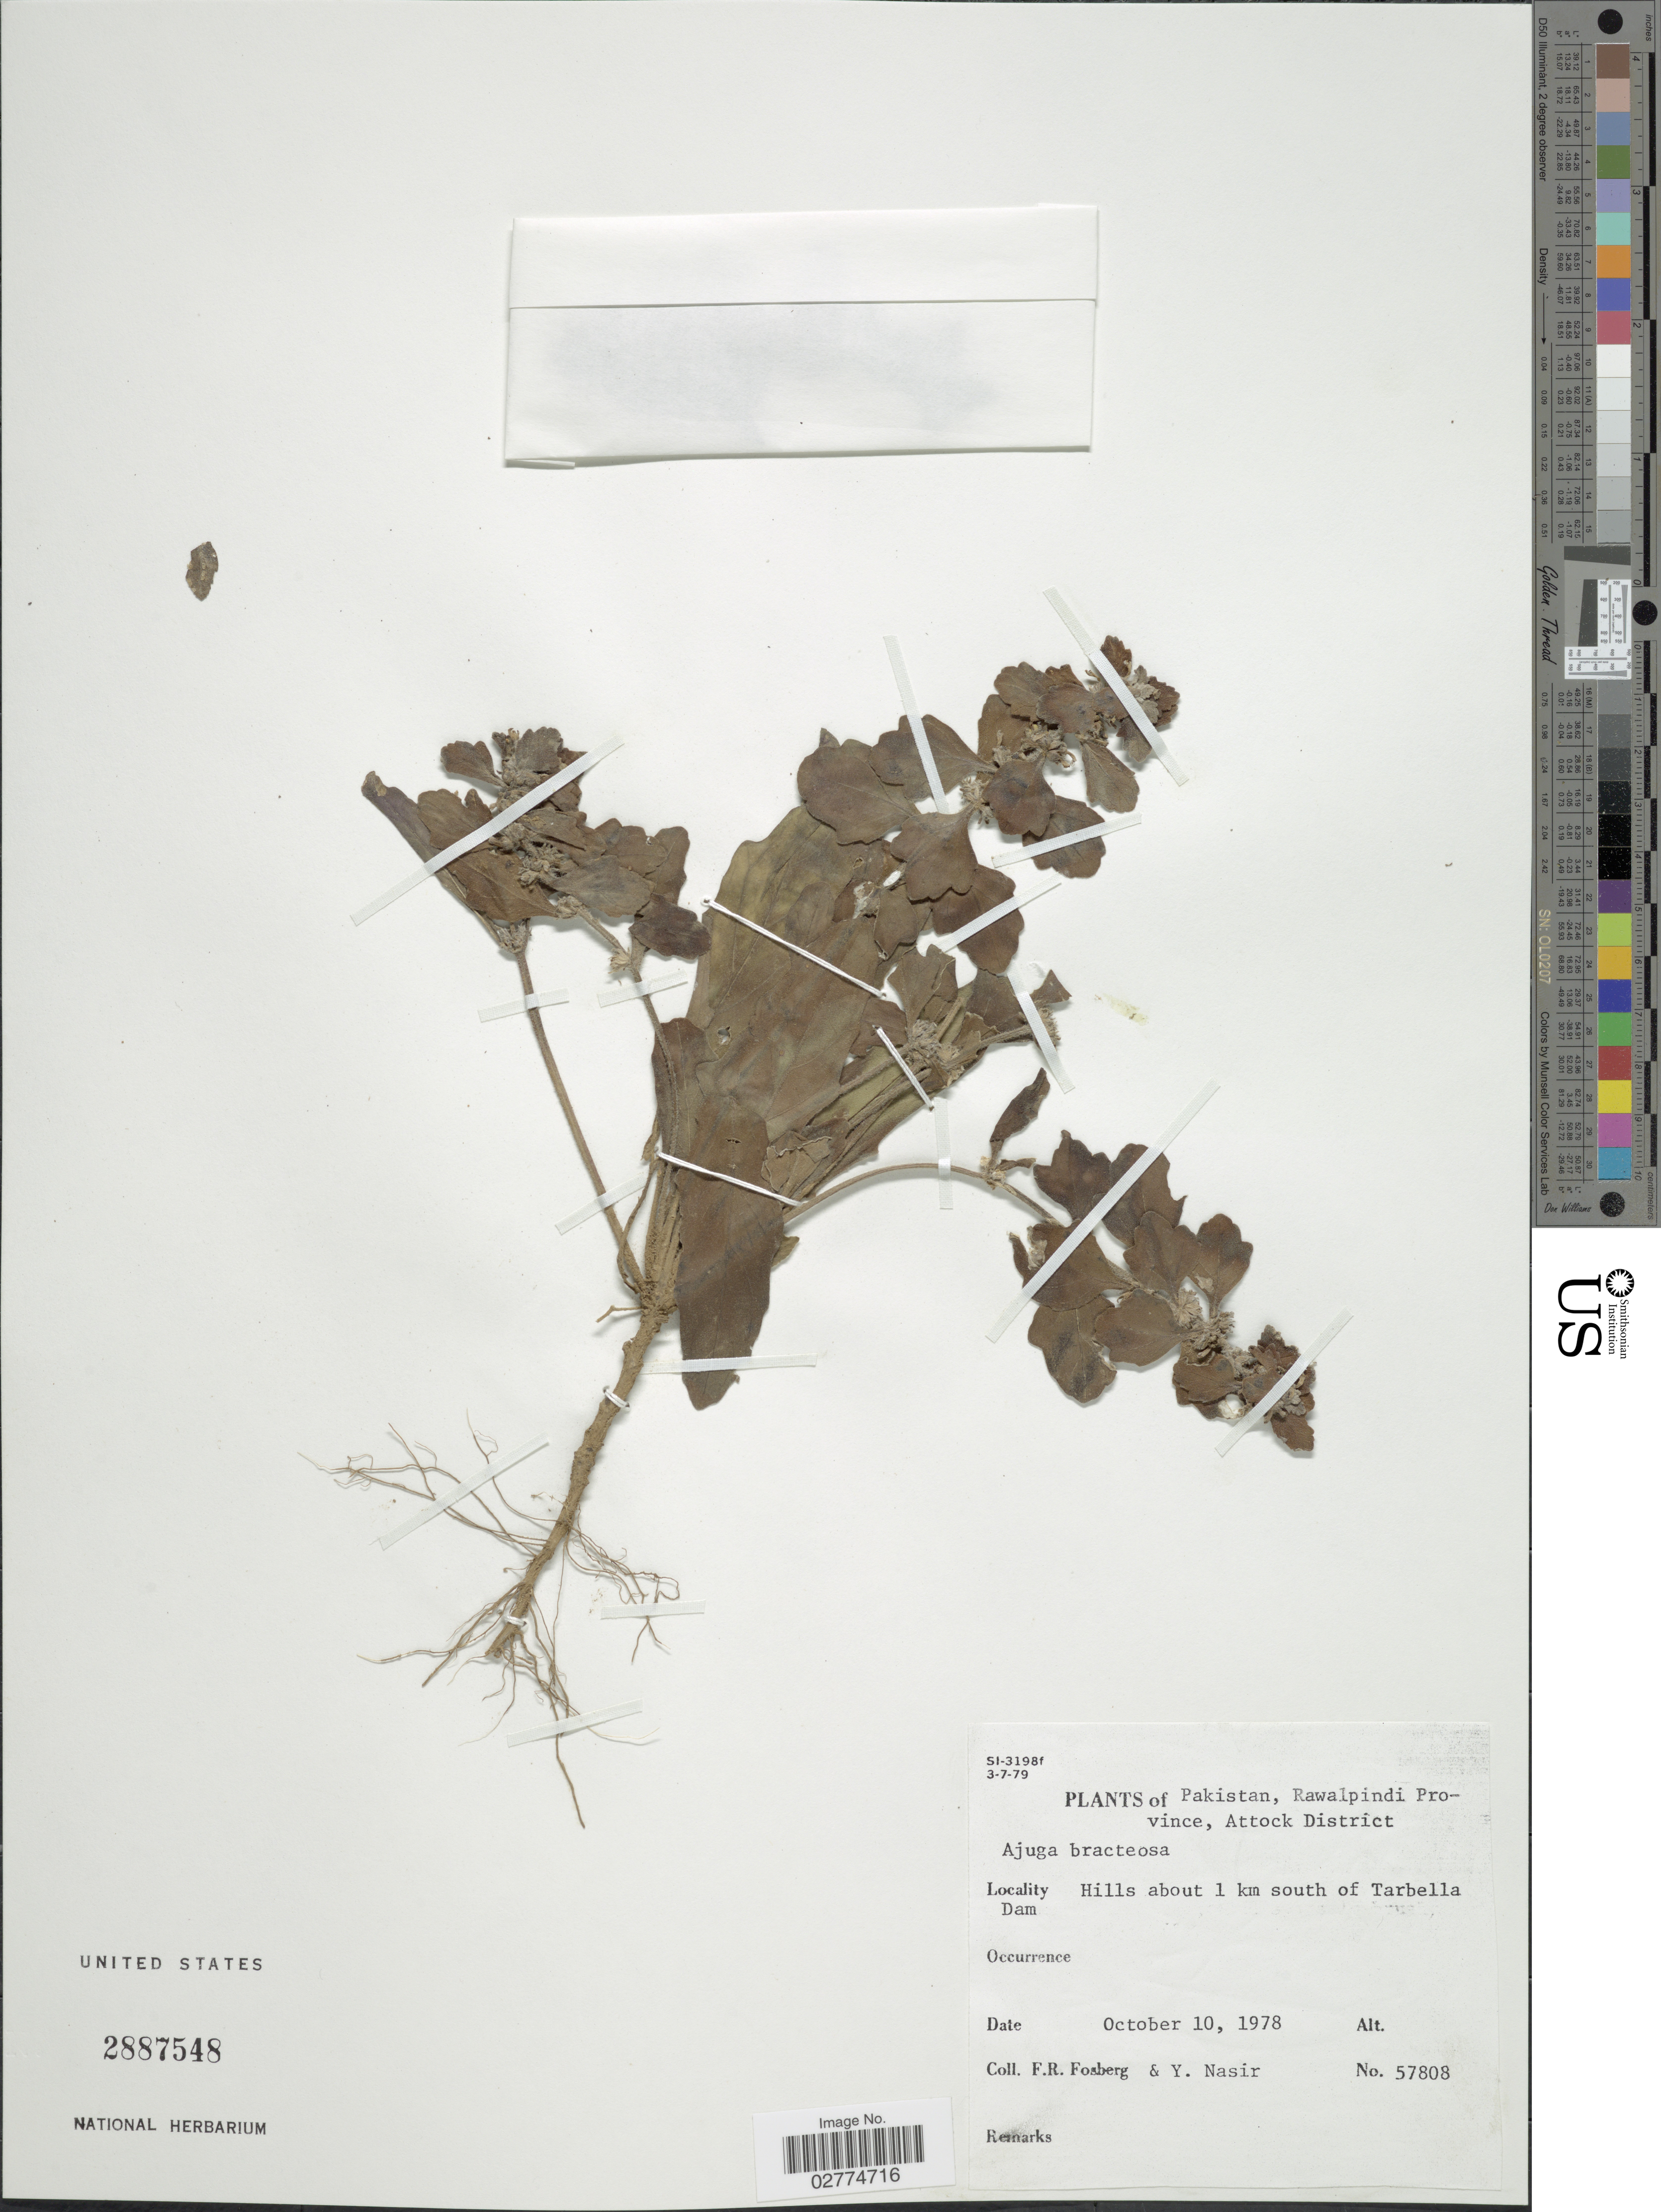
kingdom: Plantae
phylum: Tracheophyta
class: Magnoliopsida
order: Lamiales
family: Lamiaceae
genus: Ajuga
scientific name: Ajuga bracteosa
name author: Wall. ex Benth.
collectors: F. R. Fosberg & Y. Nasir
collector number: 57808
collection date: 1978-10-10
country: Pakistan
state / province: Punjab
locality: Rawalpindi Province, Attock District, Hills about 1 km south of Tarbella Dam.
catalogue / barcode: US 2887548